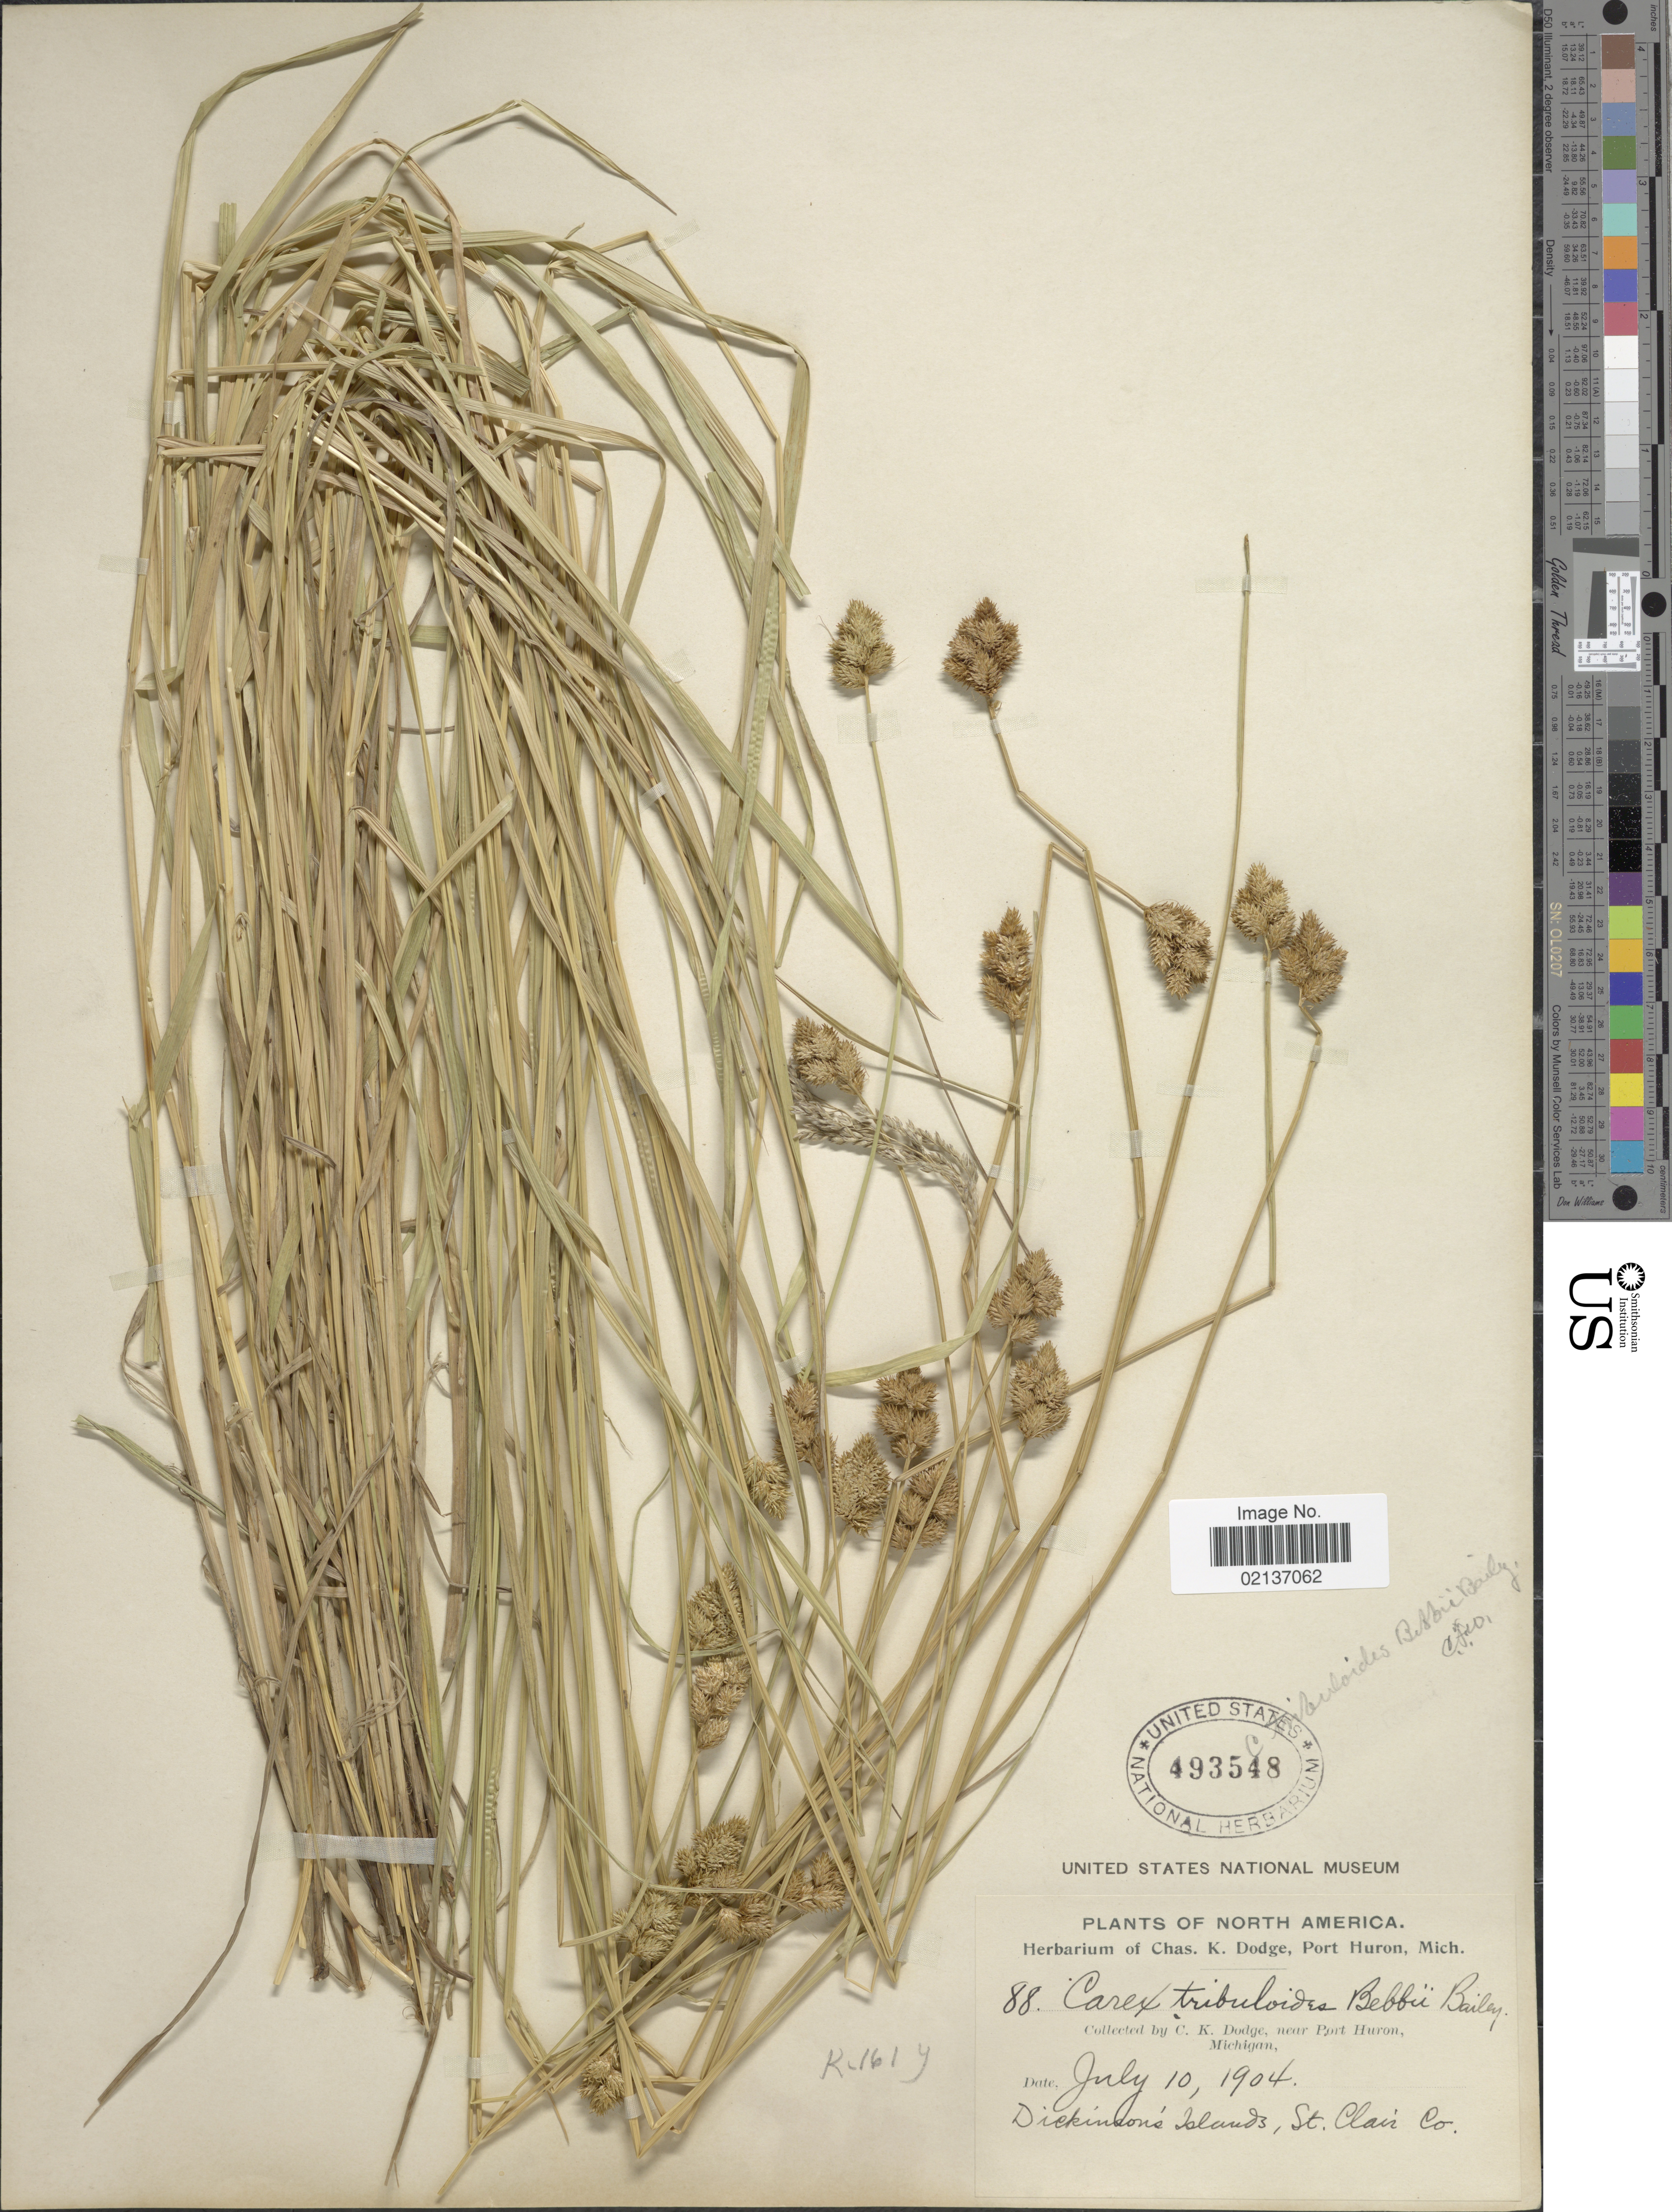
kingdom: Plantae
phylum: Tracheophyta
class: Liliopsida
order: Poales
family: Cyperaceae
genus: Carex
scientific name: Carex tribuloides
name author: Wahlenb.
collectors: C. K. Dodge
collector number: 88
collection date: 1904-07-10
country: United States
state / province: Michigan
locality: Near Port Huron, Dickinson's Islands, St. Clair Co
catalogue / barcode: US 493548